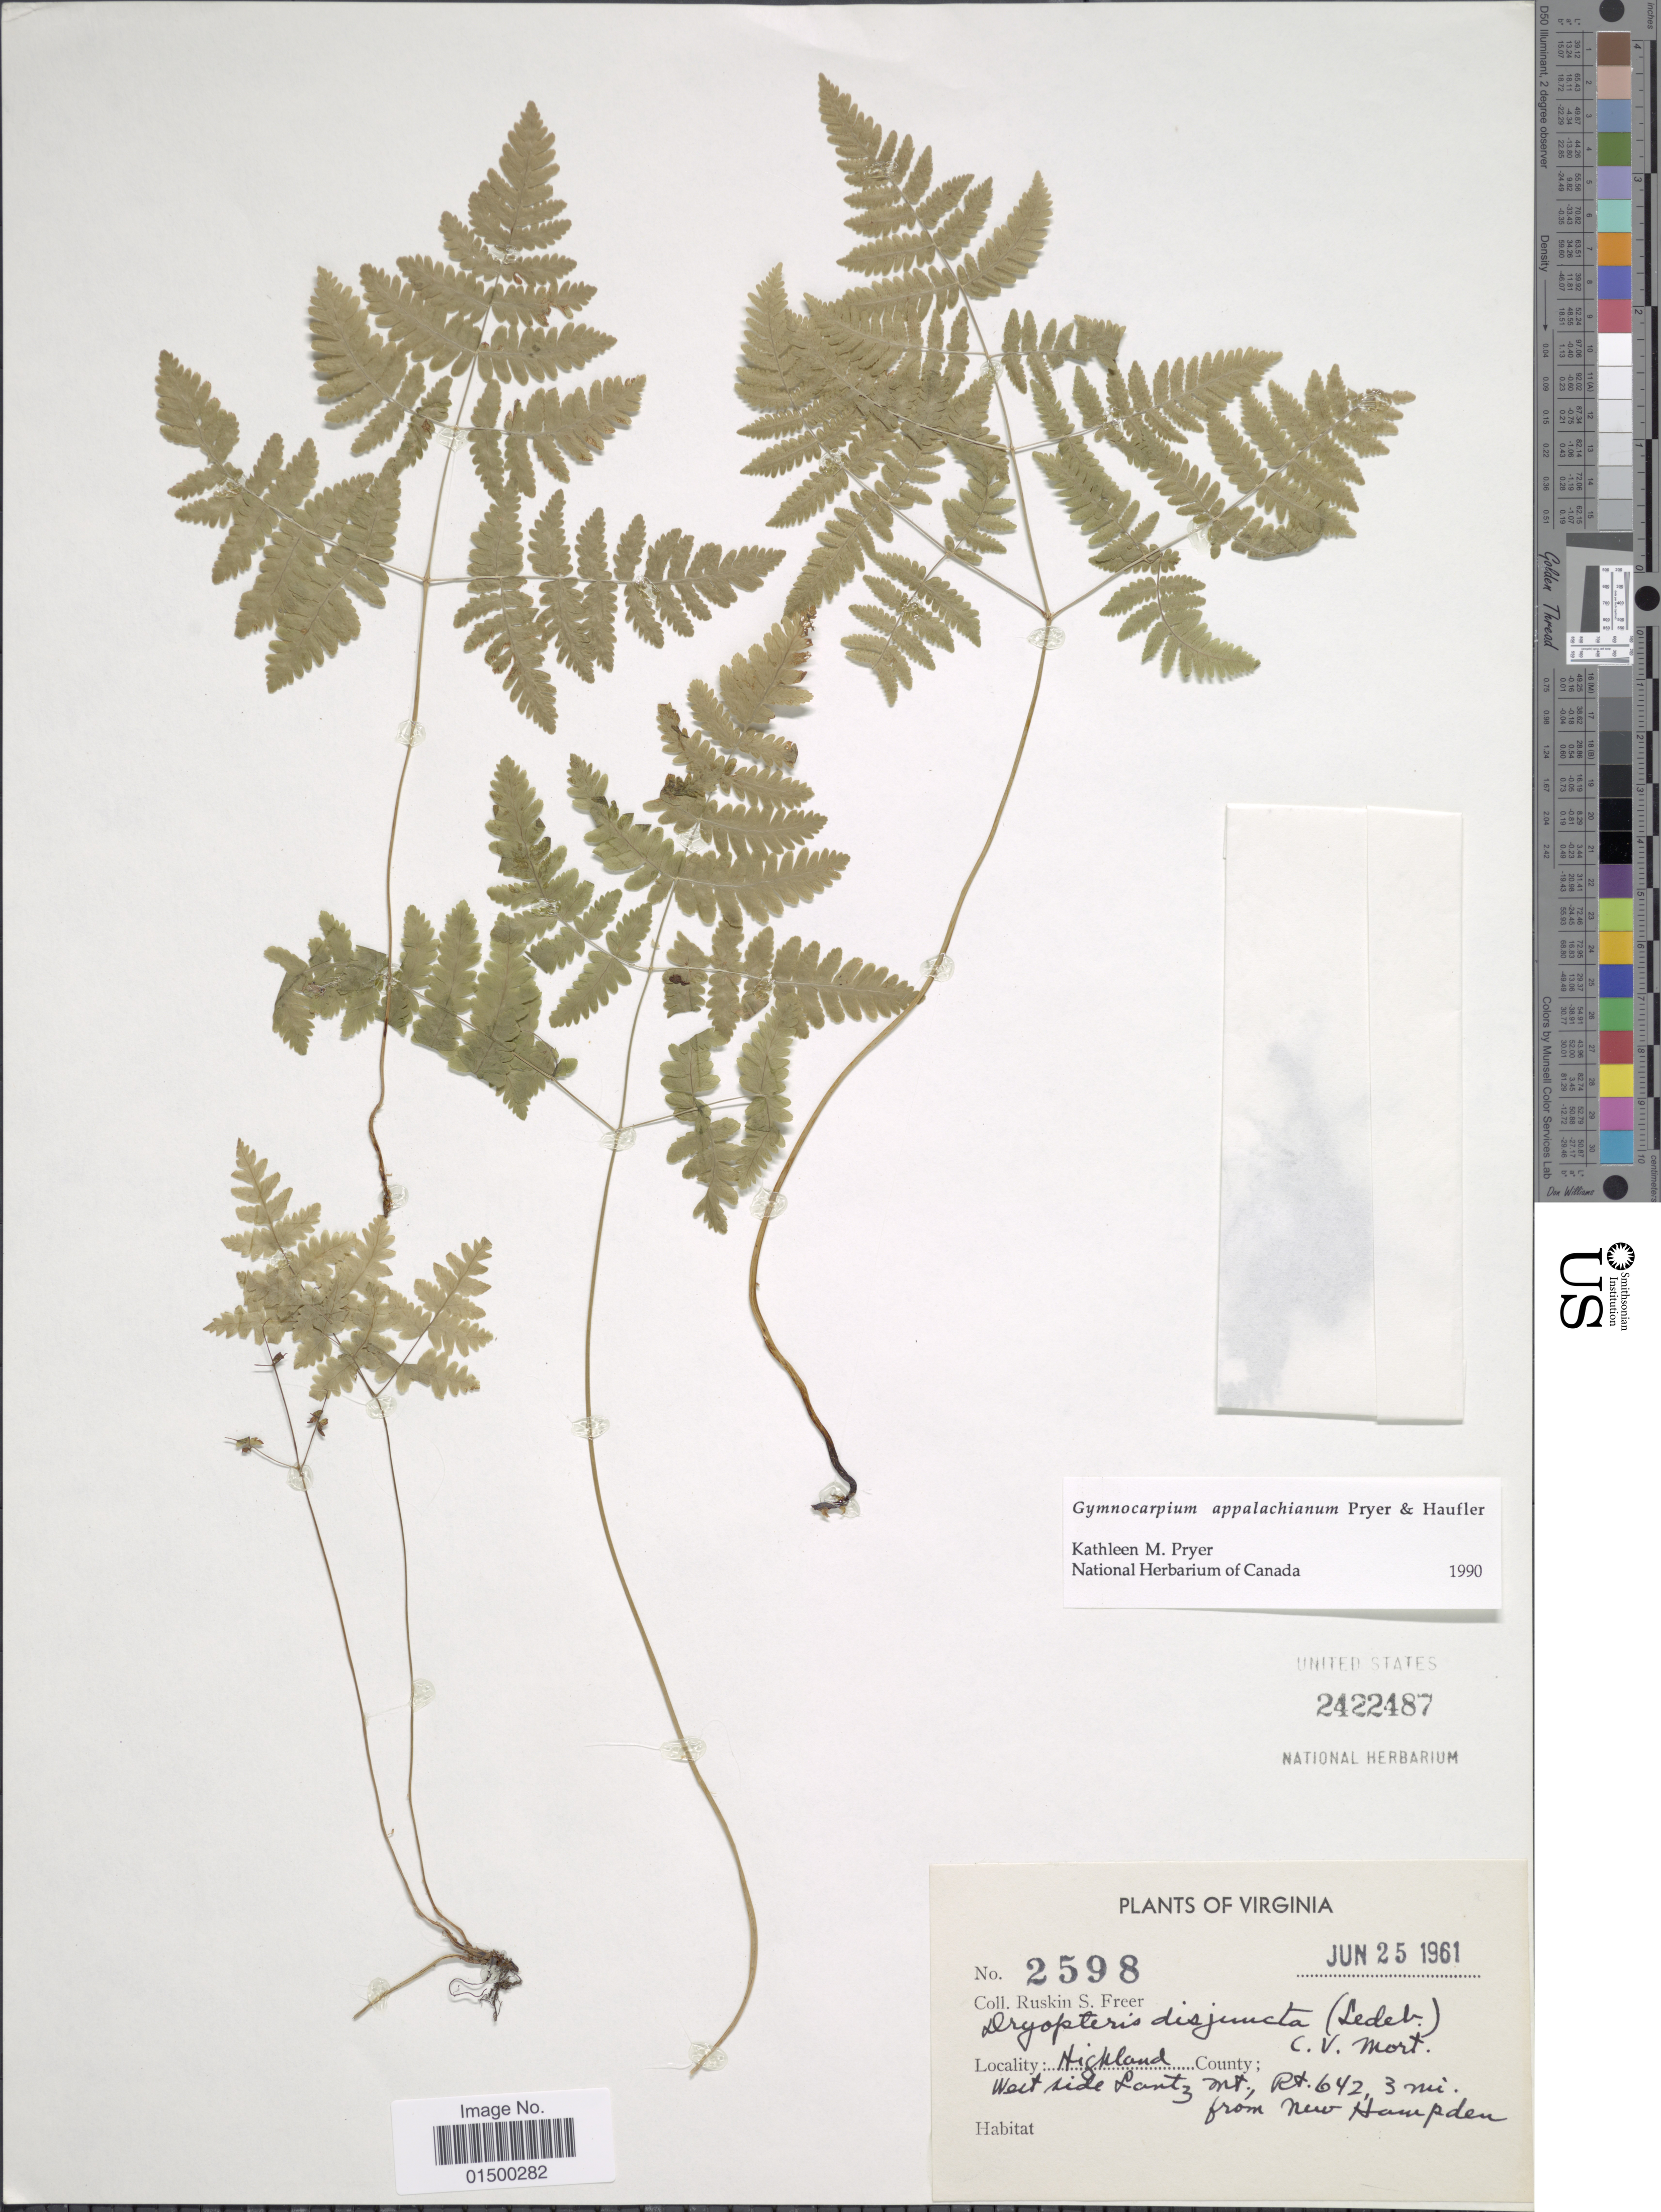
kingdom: Plantae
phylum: Tracheophyta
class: Polypodiopsida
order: Polypodiales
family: Cystopteridaceae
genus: Gymnocarpium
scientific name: Gymnocarpium appalachianum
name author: Pryer & Haufler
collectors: R. Freer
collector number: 2598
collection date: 1961-06-25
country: United States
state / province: Virginia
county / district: Highland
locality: Highland County. West side Lantz Mt., Rt 642, 3 mi from New Hampden.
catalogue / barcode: US 2422487